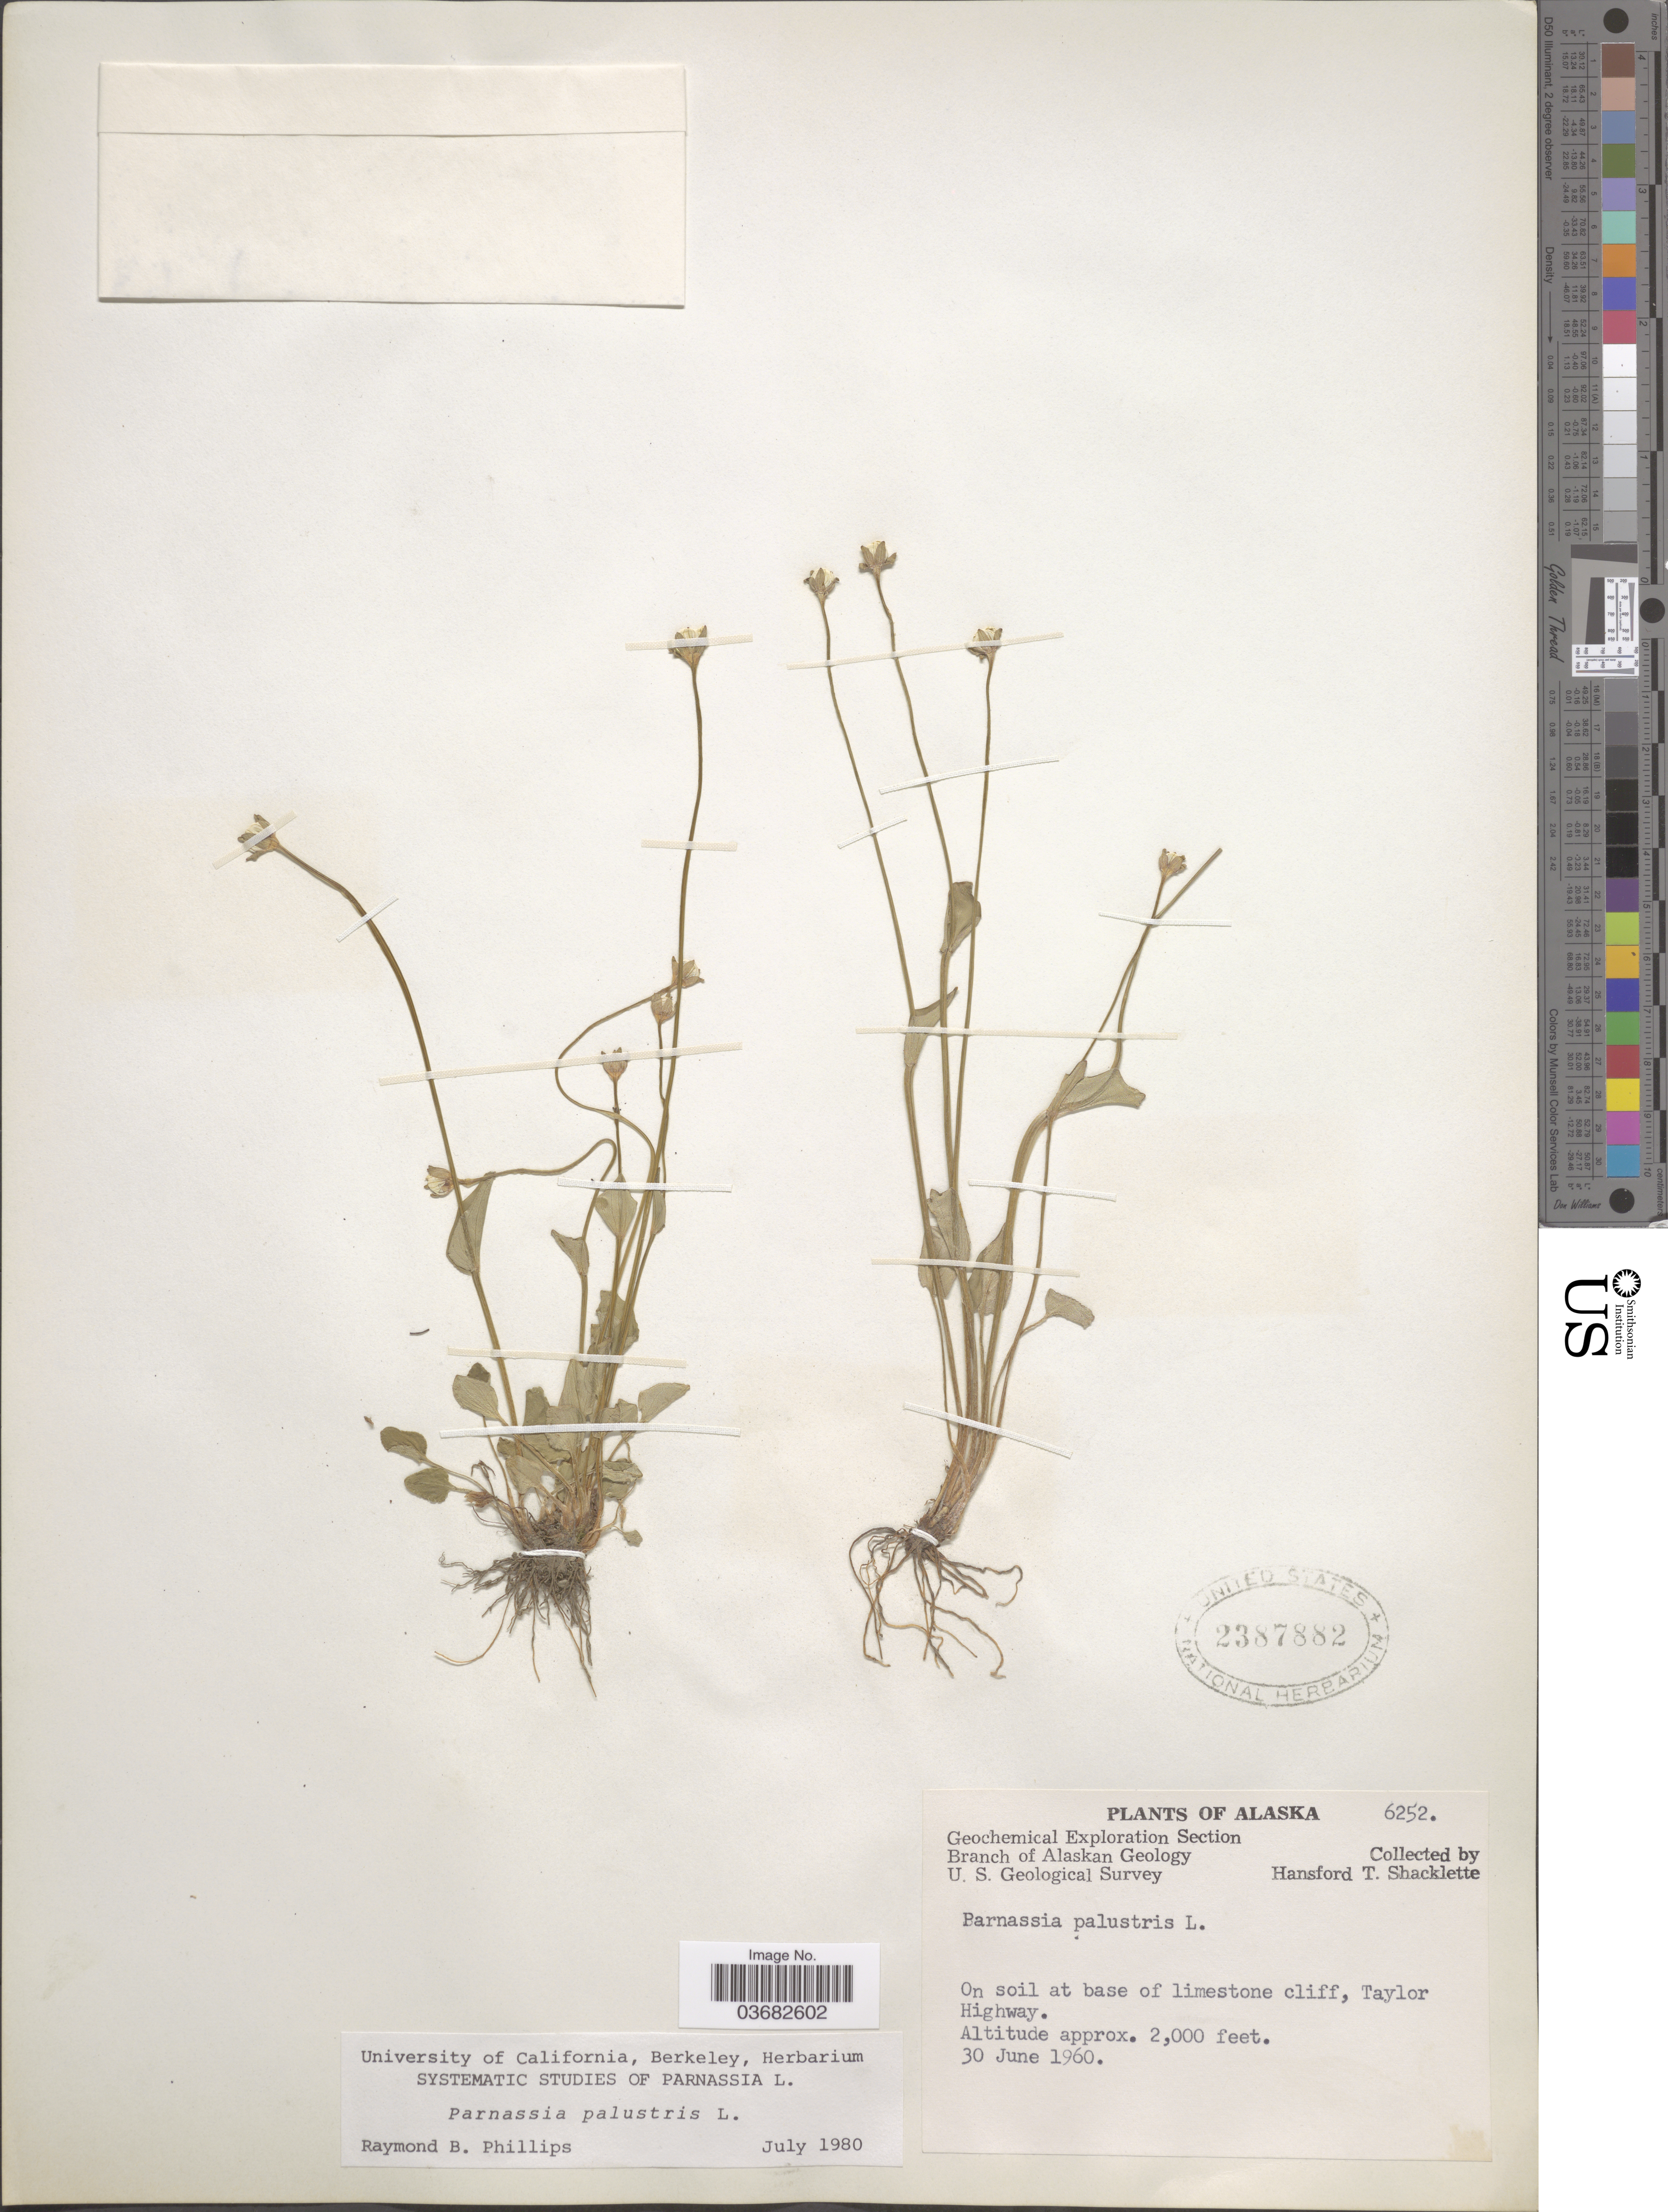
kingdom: Plantae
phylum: Tracheophyta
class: Magnoliopsida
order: Celastrales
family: Parnassiaceae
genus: Parnassia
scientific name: Parnassia palustris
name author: L.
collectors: H. Shacklette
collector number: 6252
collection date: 1960-06-30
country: United States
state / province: Alaska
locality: Geological Survey. On soil at base of limestone cliff, Taylor Highway.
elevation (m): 610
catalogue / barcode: US 2387882